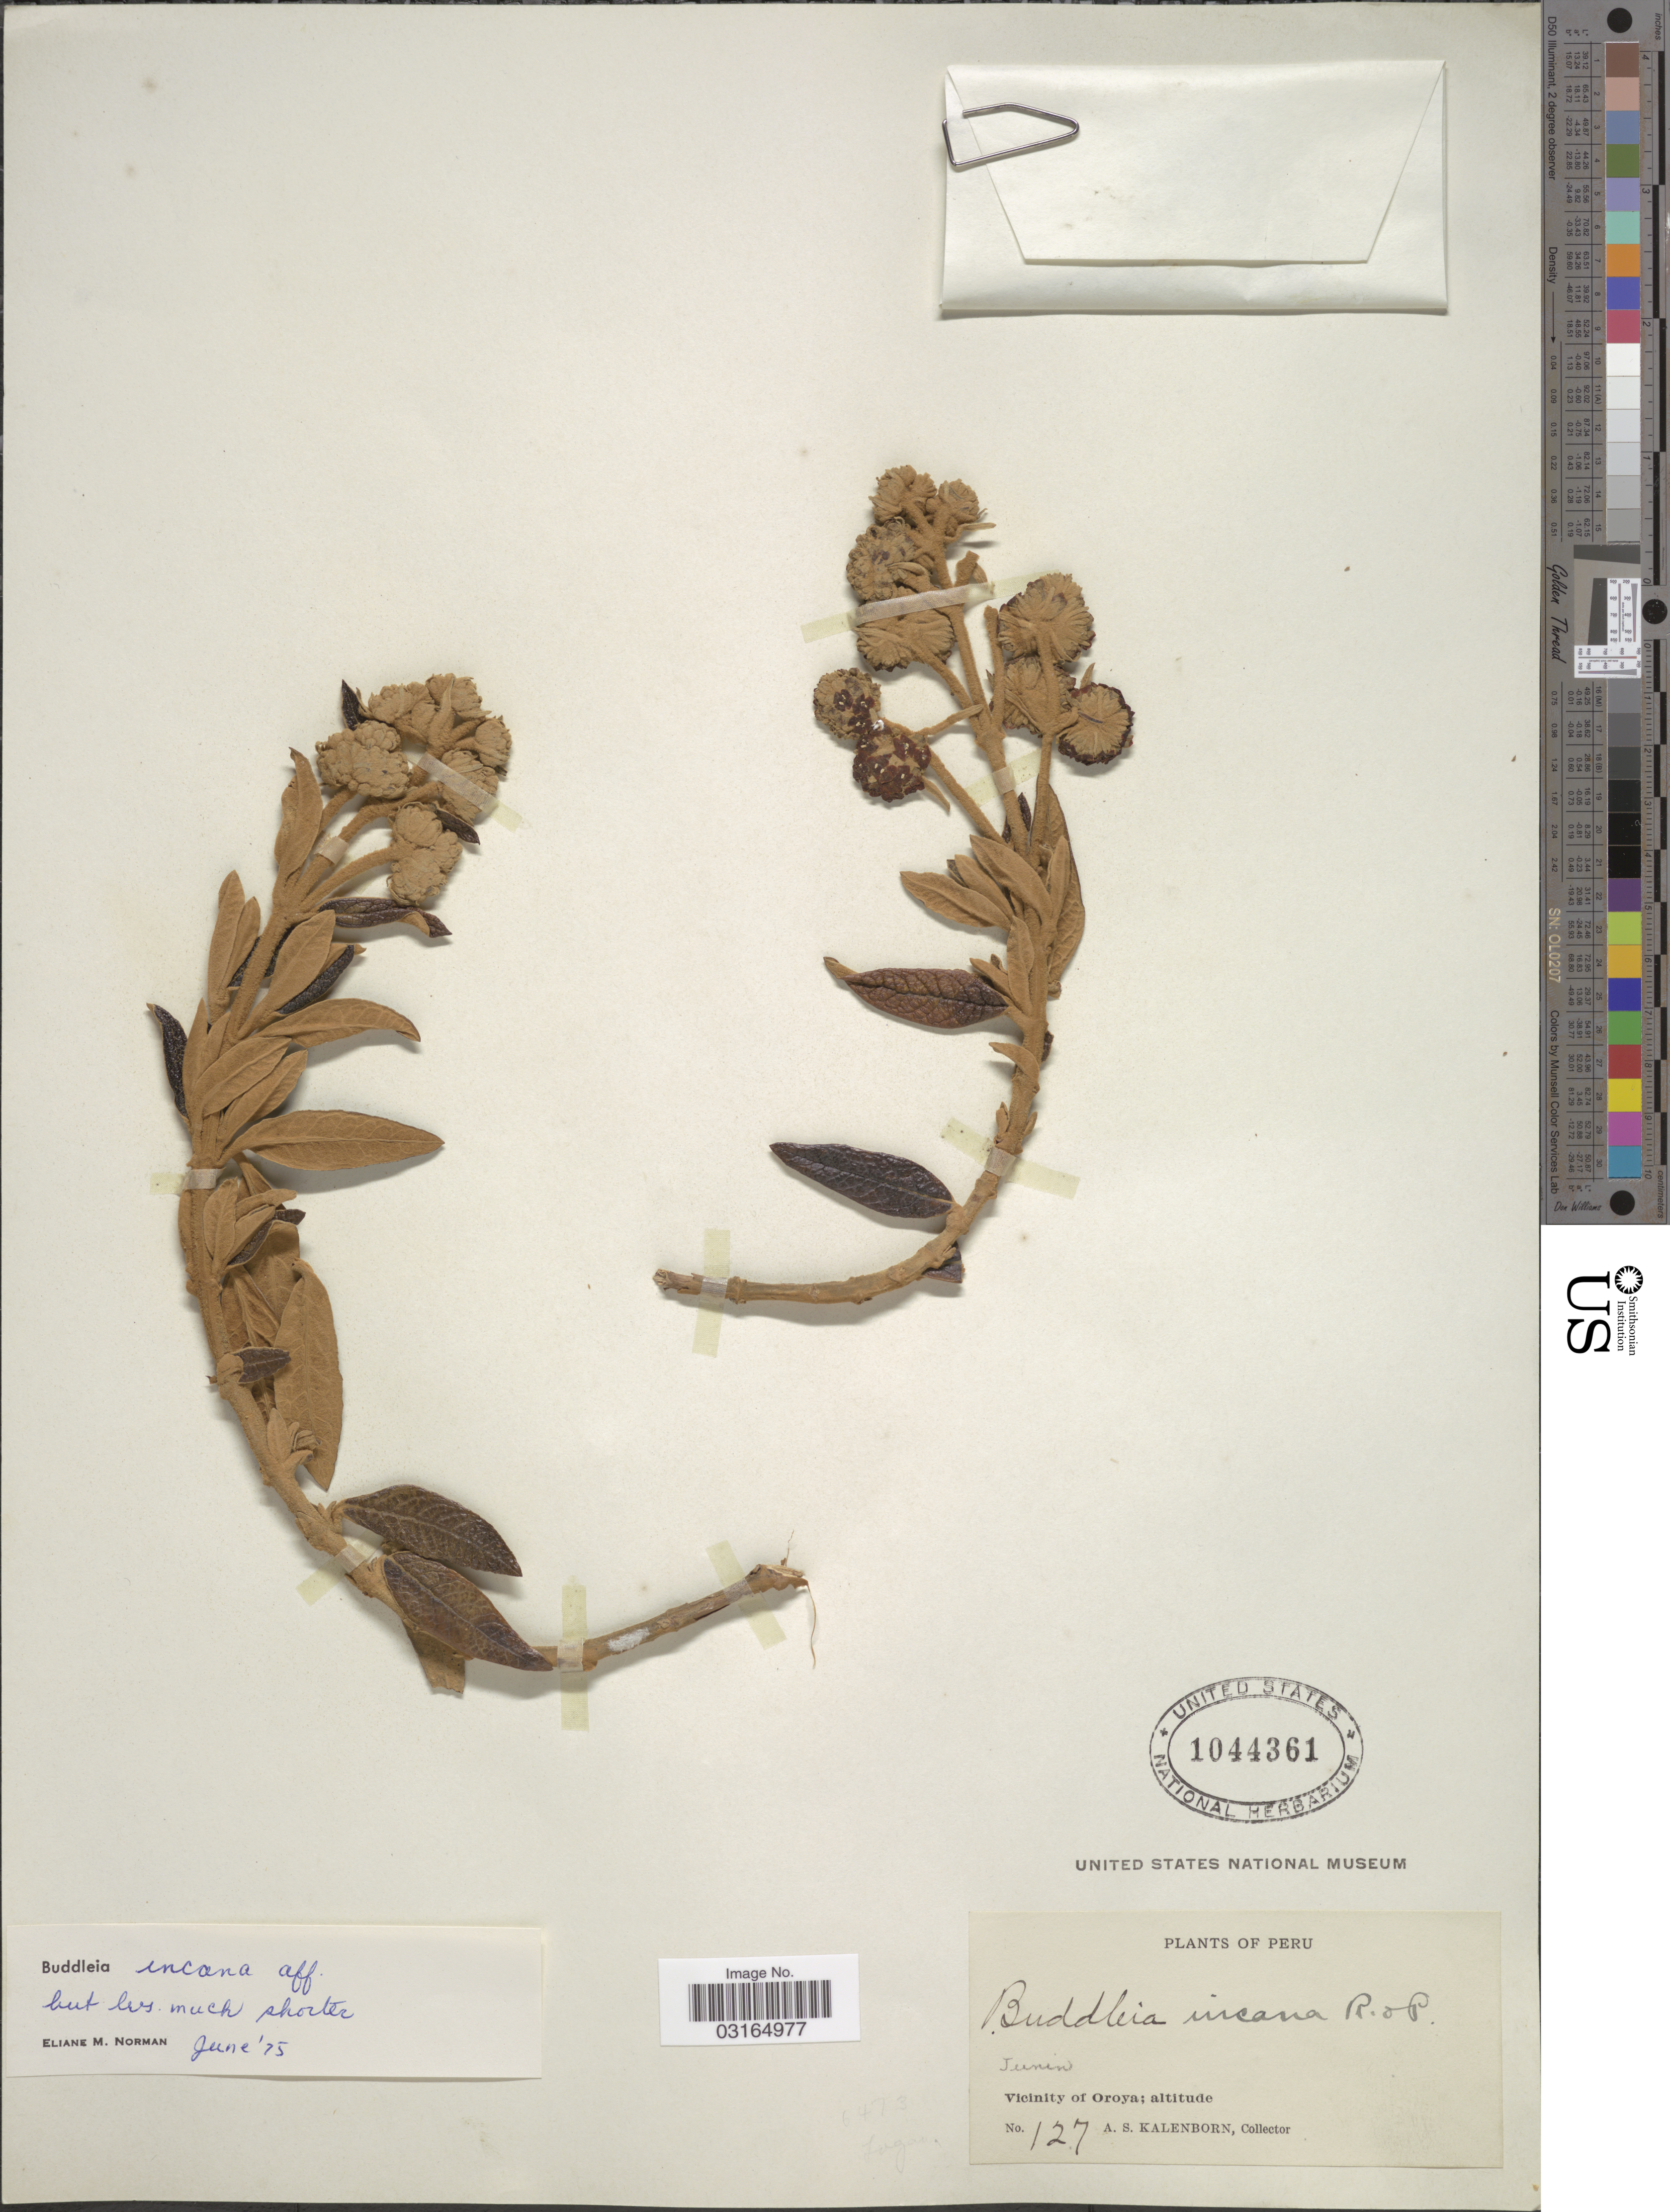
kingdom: Plantae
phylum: Tracheophyta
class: Magnoliopsida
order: Lamiales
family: Scrophulariaceae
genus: Buddleja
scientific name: Buddleja vexans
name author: Kraenzl. & Loes. ex E.M. Norman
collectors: A. Kalenborn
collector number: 127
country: Peru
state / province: Junín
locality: Vicinity of Oroya.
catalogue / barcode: US 1044361